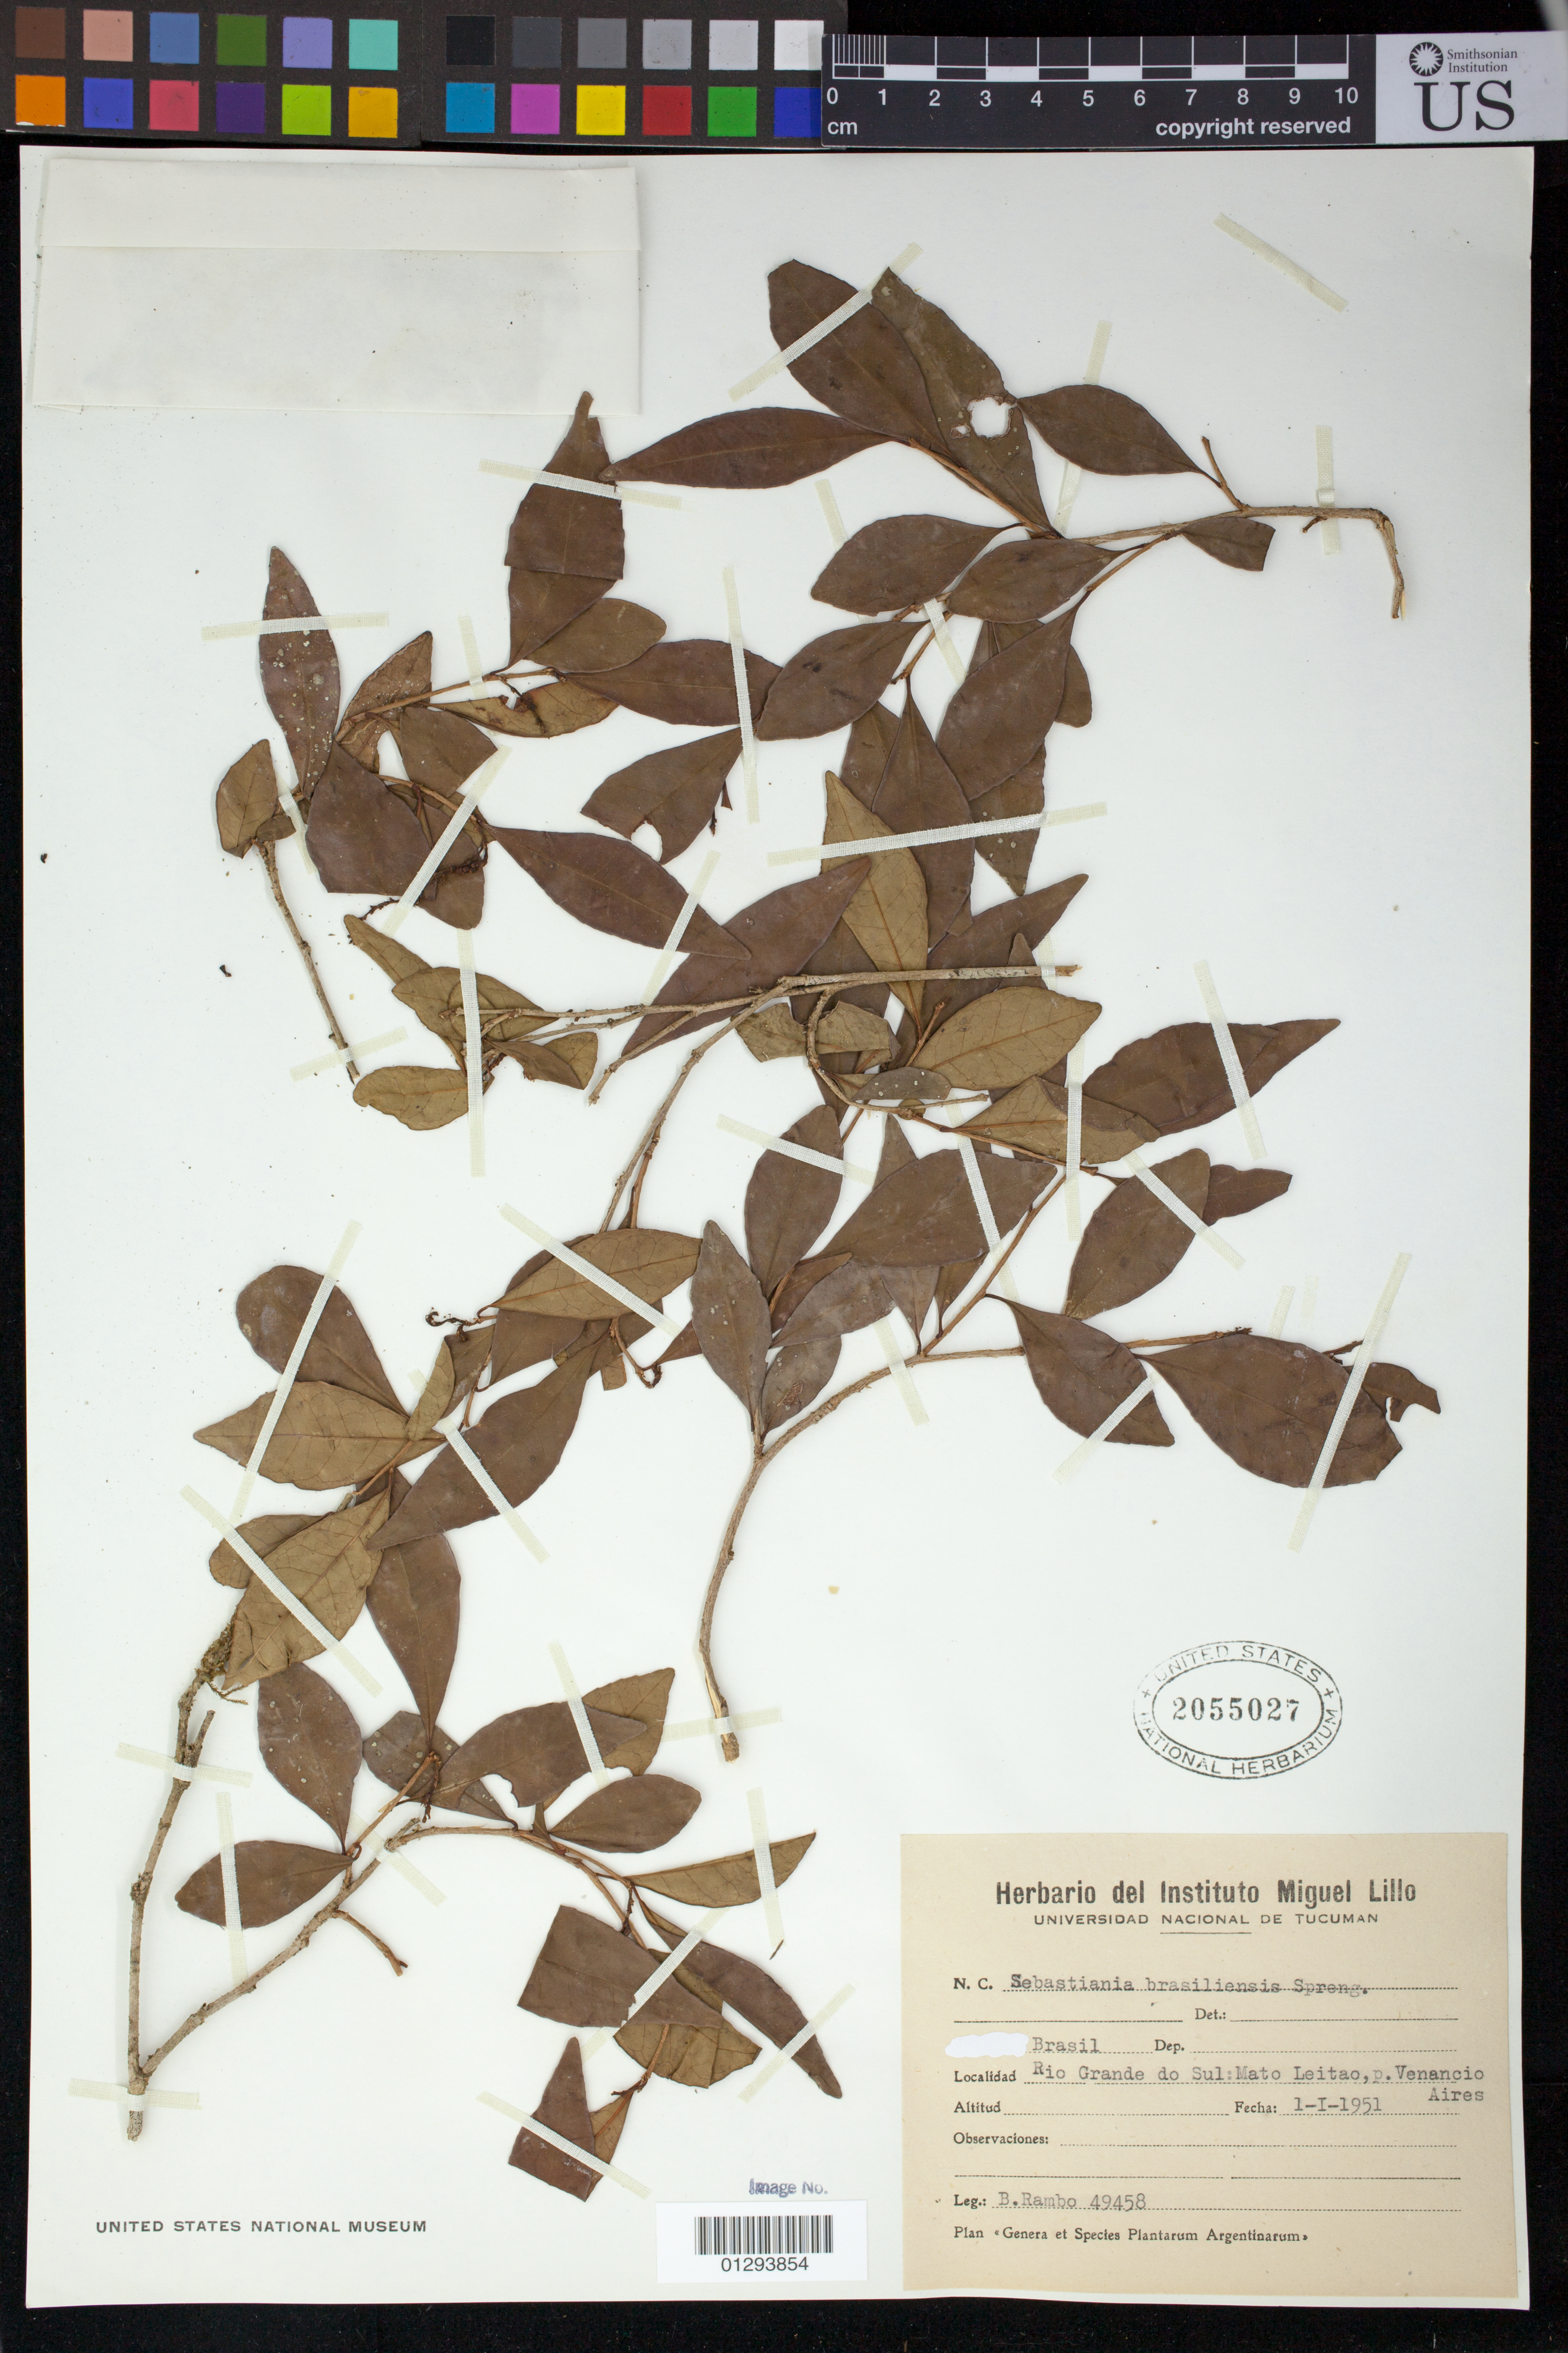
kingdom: Plantae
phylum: Tracheophyta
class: Magnoliopsida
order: Malpighiales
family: Euphorbiaceae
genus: Sebastiania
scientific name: Sebastiania brasiliensis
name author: Spreng.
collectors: B. Rambo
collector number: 49458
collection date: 1951-01-01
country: Brazil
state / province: Rio Grande do Sul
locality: Mato Leitao, p. Venancio Aires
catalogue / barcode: US 2055027